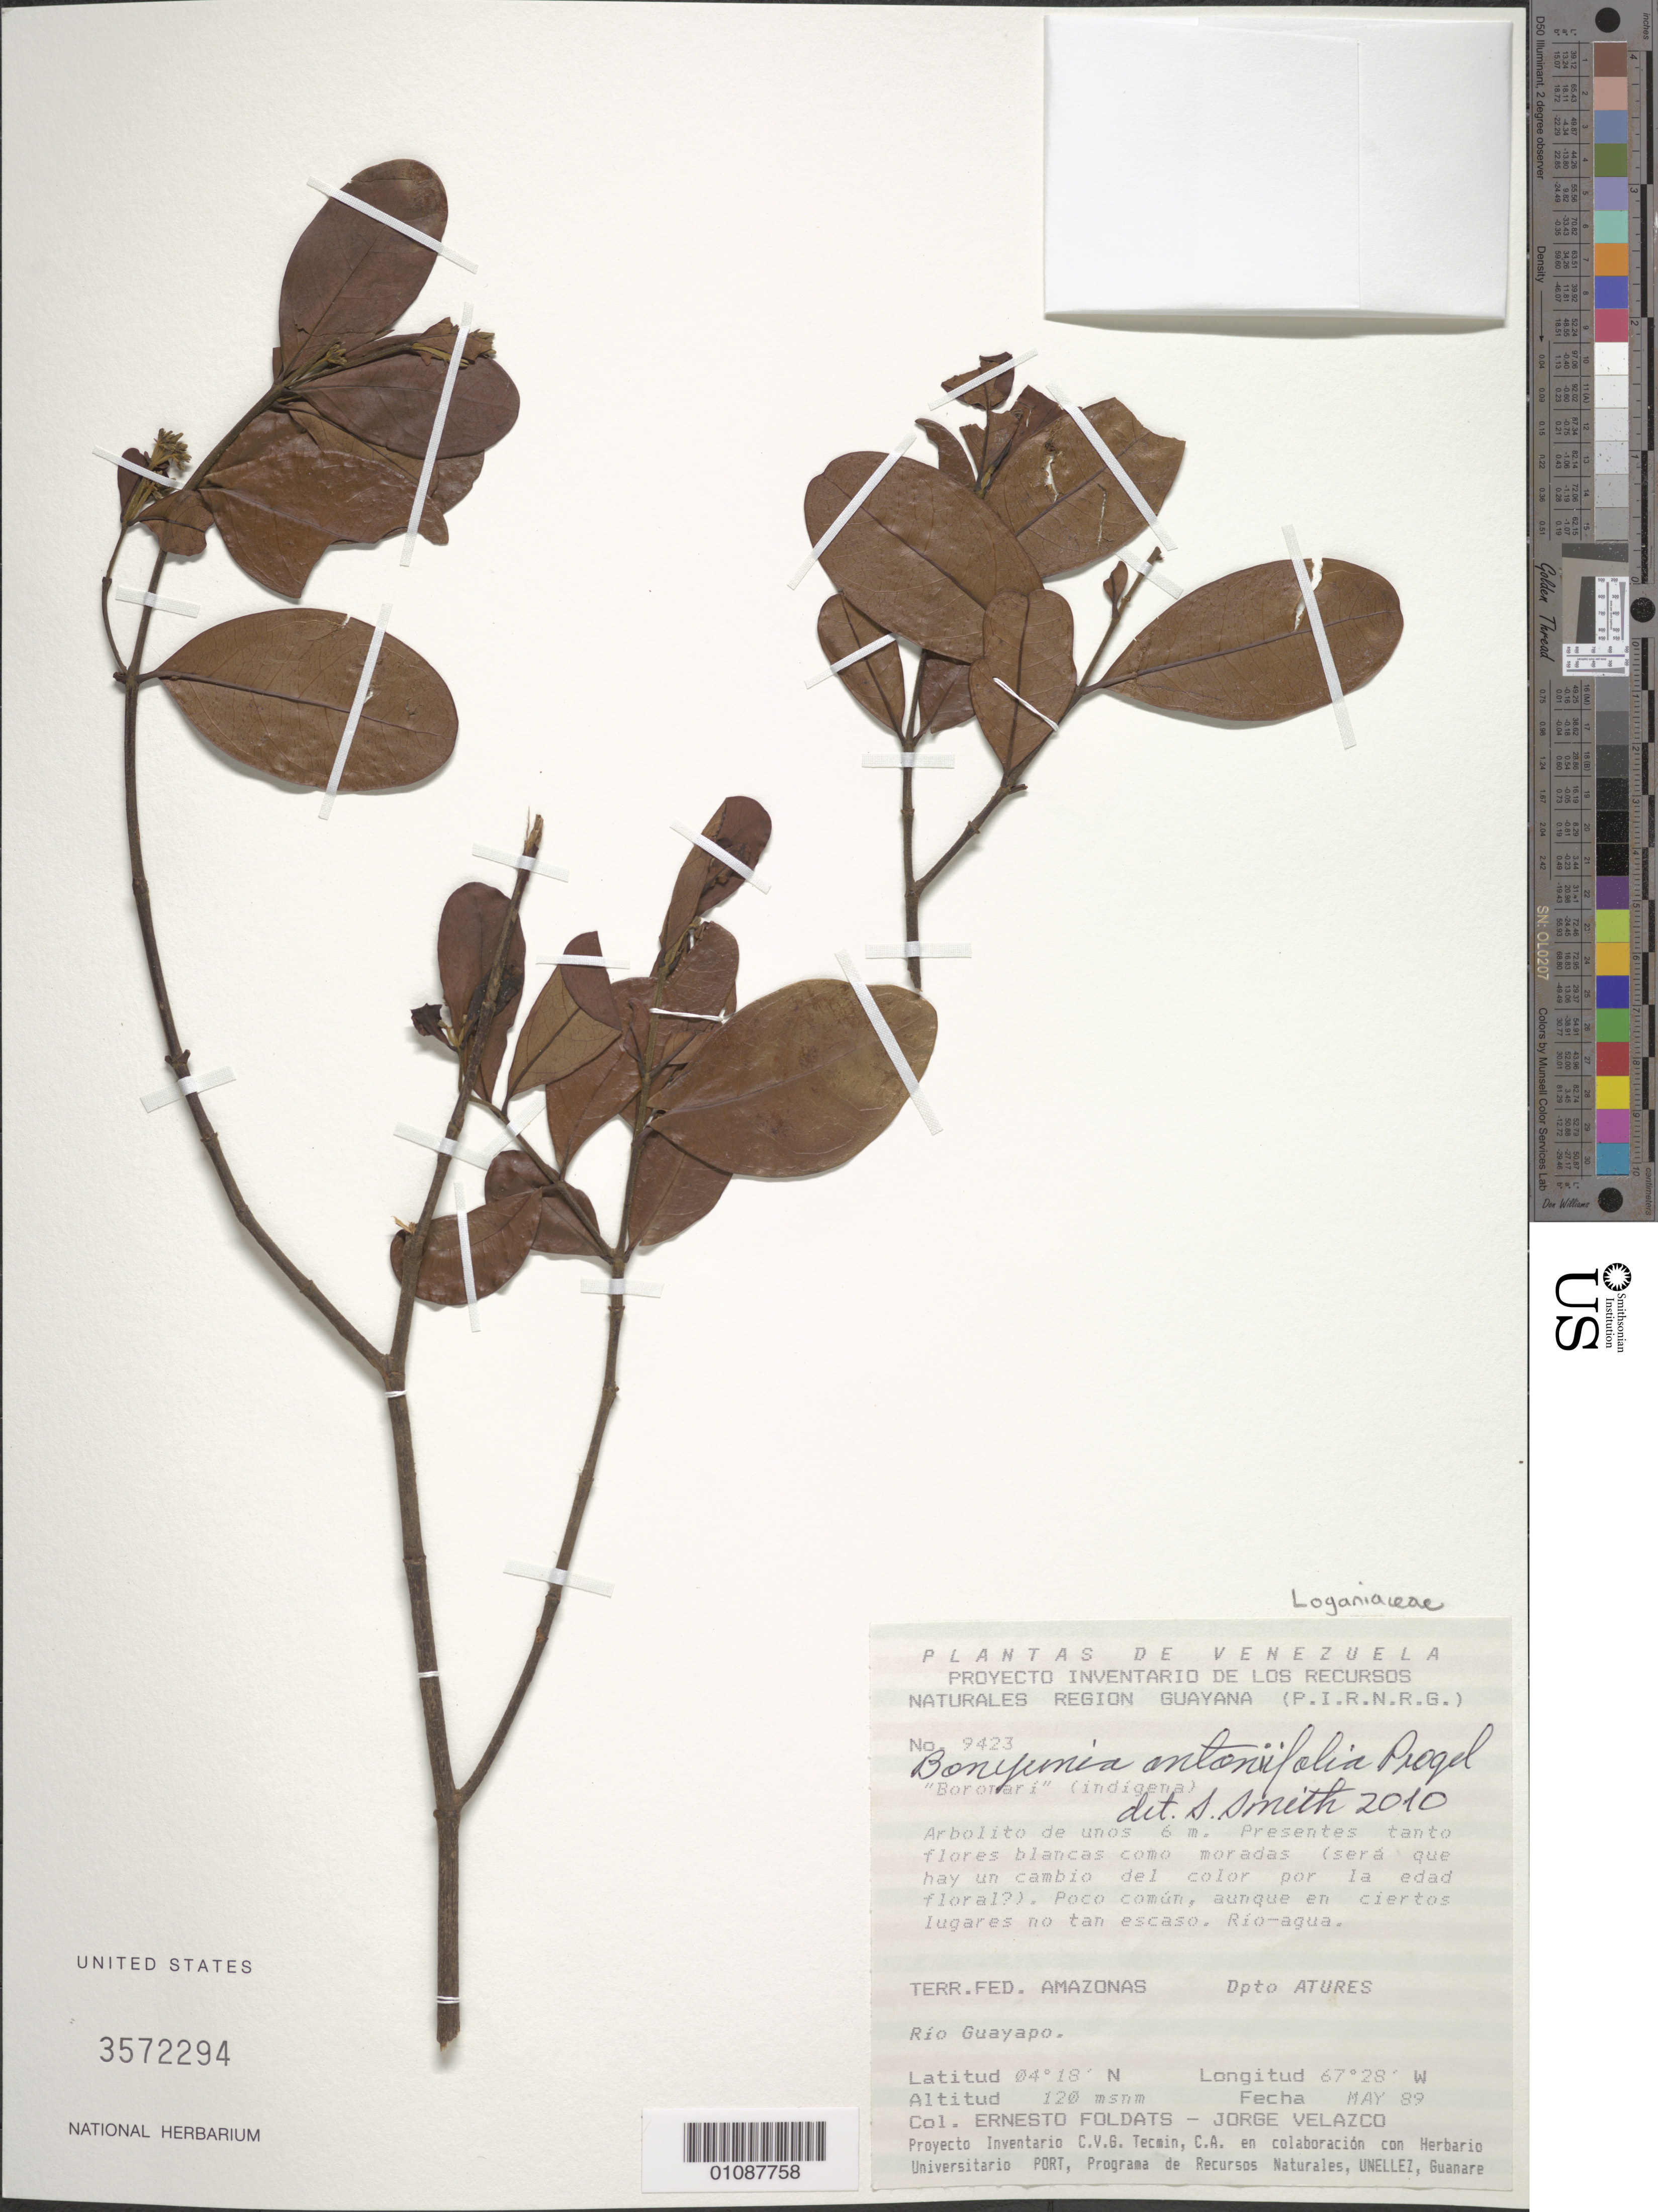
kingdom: Plantae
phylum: Tracheophyta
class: Magnoliopsida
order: Gentianales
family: Loganiaceae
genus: Bonyunia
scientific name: Bonyunia antoniifolia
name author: Progel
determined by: Smith, Stephen F., (US), NMNH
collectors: E. Foldats & J. Velazco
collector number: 9423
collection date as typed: May-89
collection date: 1989-05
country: Venezuela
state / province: Amazonas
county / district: Atures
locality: Río Guayapo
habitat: Río-agua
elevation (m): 120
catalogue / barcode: US 3572294